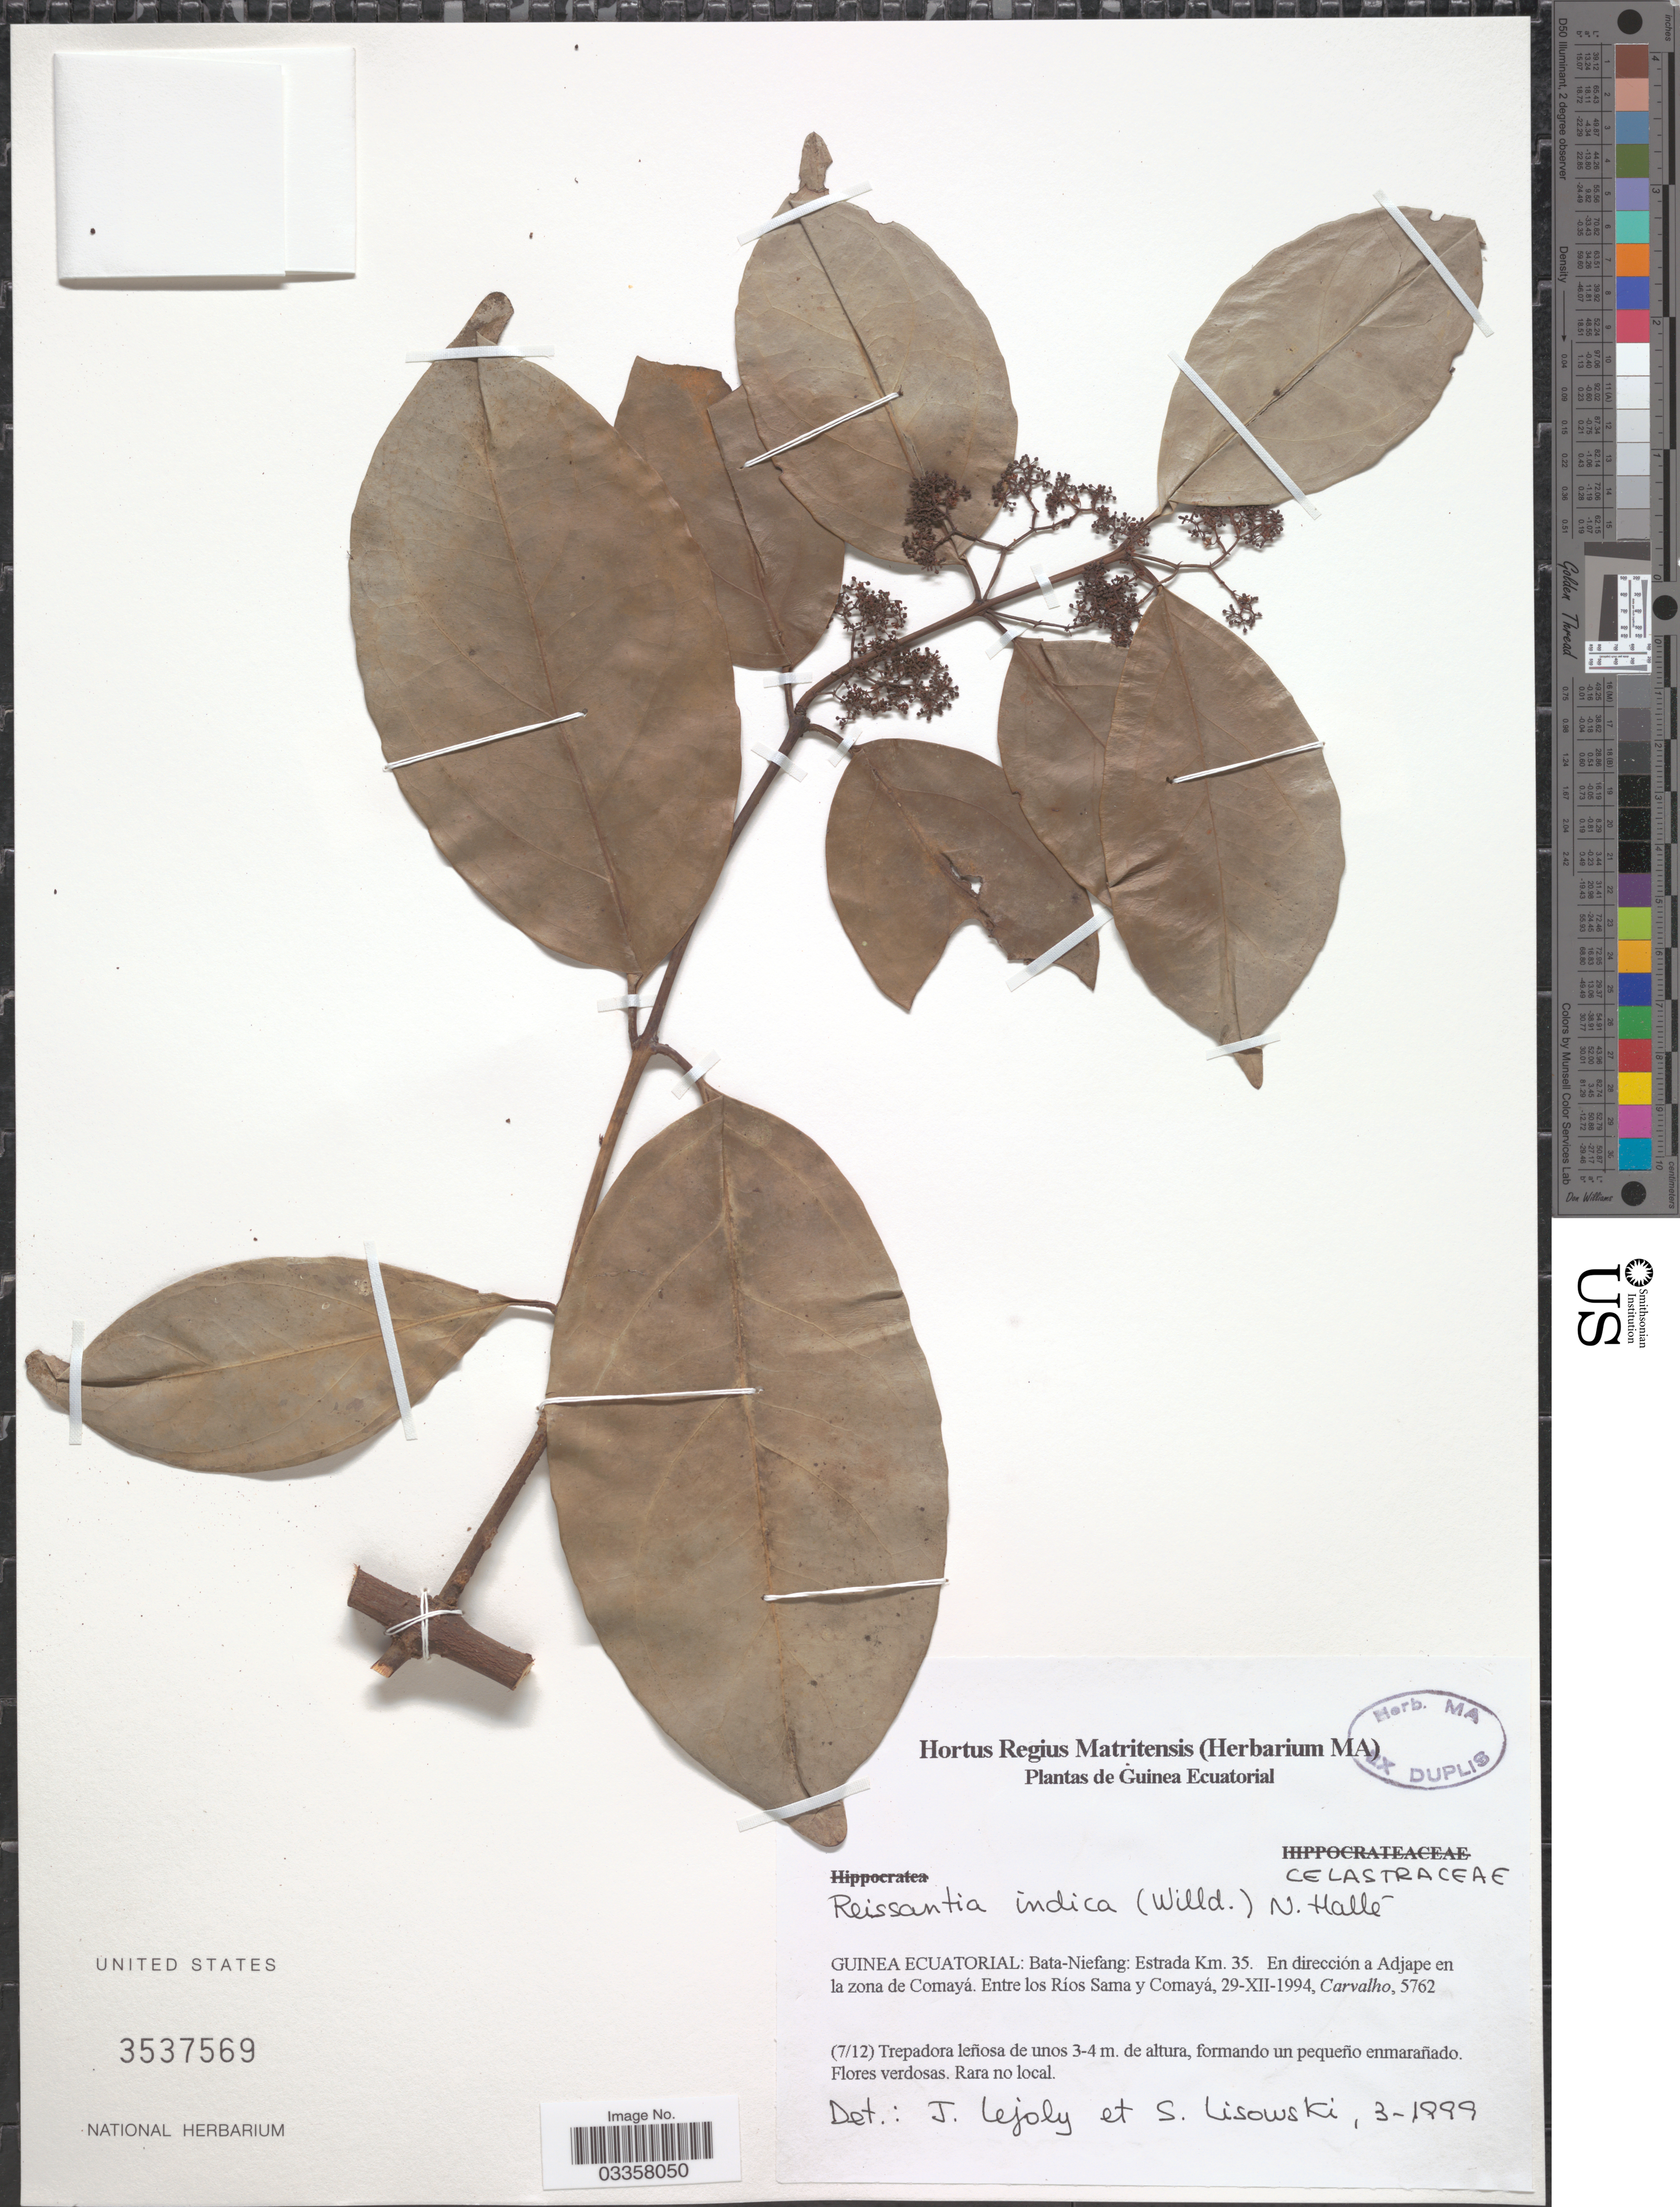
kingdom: Plantae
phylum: Tracheophyta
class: Magnoliopsida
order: Celastrales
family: Celastraceae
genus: Reissantia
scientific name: Reissantia indica var. indica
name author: (Willd.) N. Hallé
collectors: Carvalho, --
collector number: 5762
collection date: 1994-12-29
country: Equatorial Guinea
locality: Guinea Ecuatorial: Bata-Niefang: Estrada Km. 35. En dirección a Adajpe en la zona de Comayá. Entre los Ríos Sama y Comayá.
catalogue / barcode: US 3537569